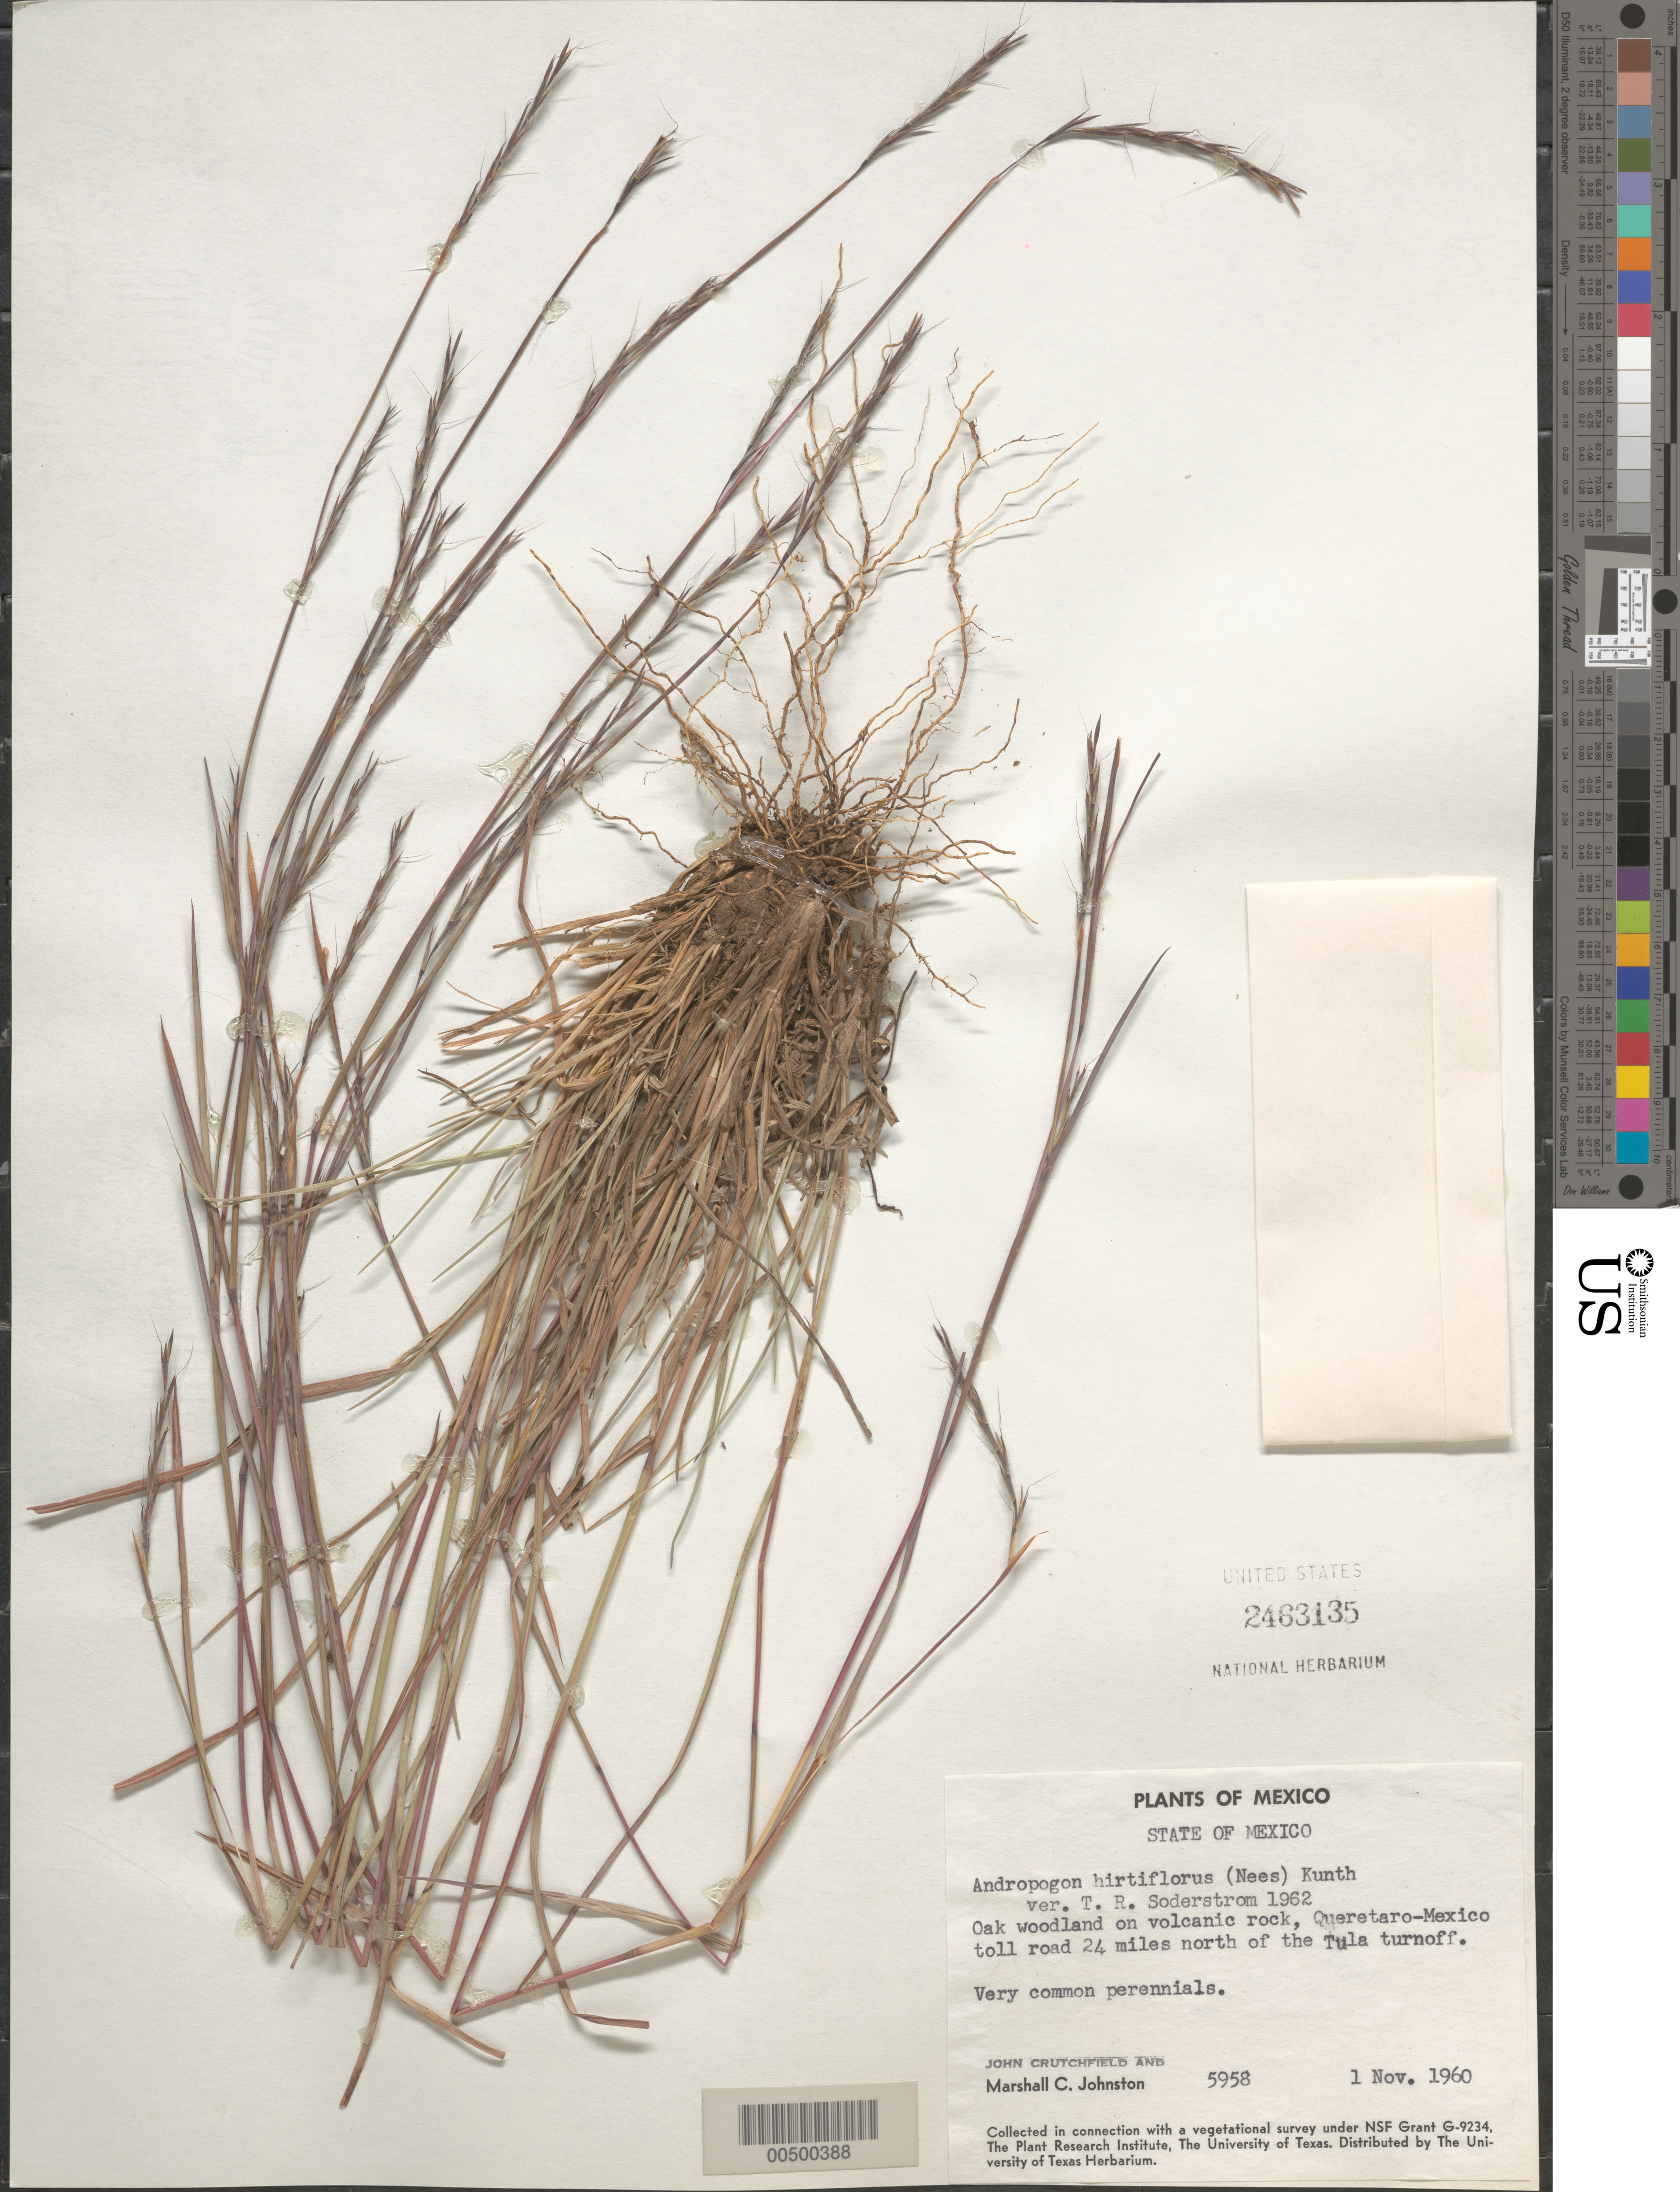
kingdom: Plantae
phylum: Tracheophyta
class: Liliopsida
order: Poales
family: Poaceae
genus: Schizachyrium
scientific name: Schizachyrium sanguineum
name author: (Retz.) Alston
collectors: J. Crutchfield & M. Johnston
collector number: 5958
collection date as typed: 1 Nov 1960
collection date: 1960-11-01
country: Mexico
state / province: México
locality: Queretaro-Mexico toll rd 24 mi N of Tula turnoff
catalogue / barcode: US 2463135